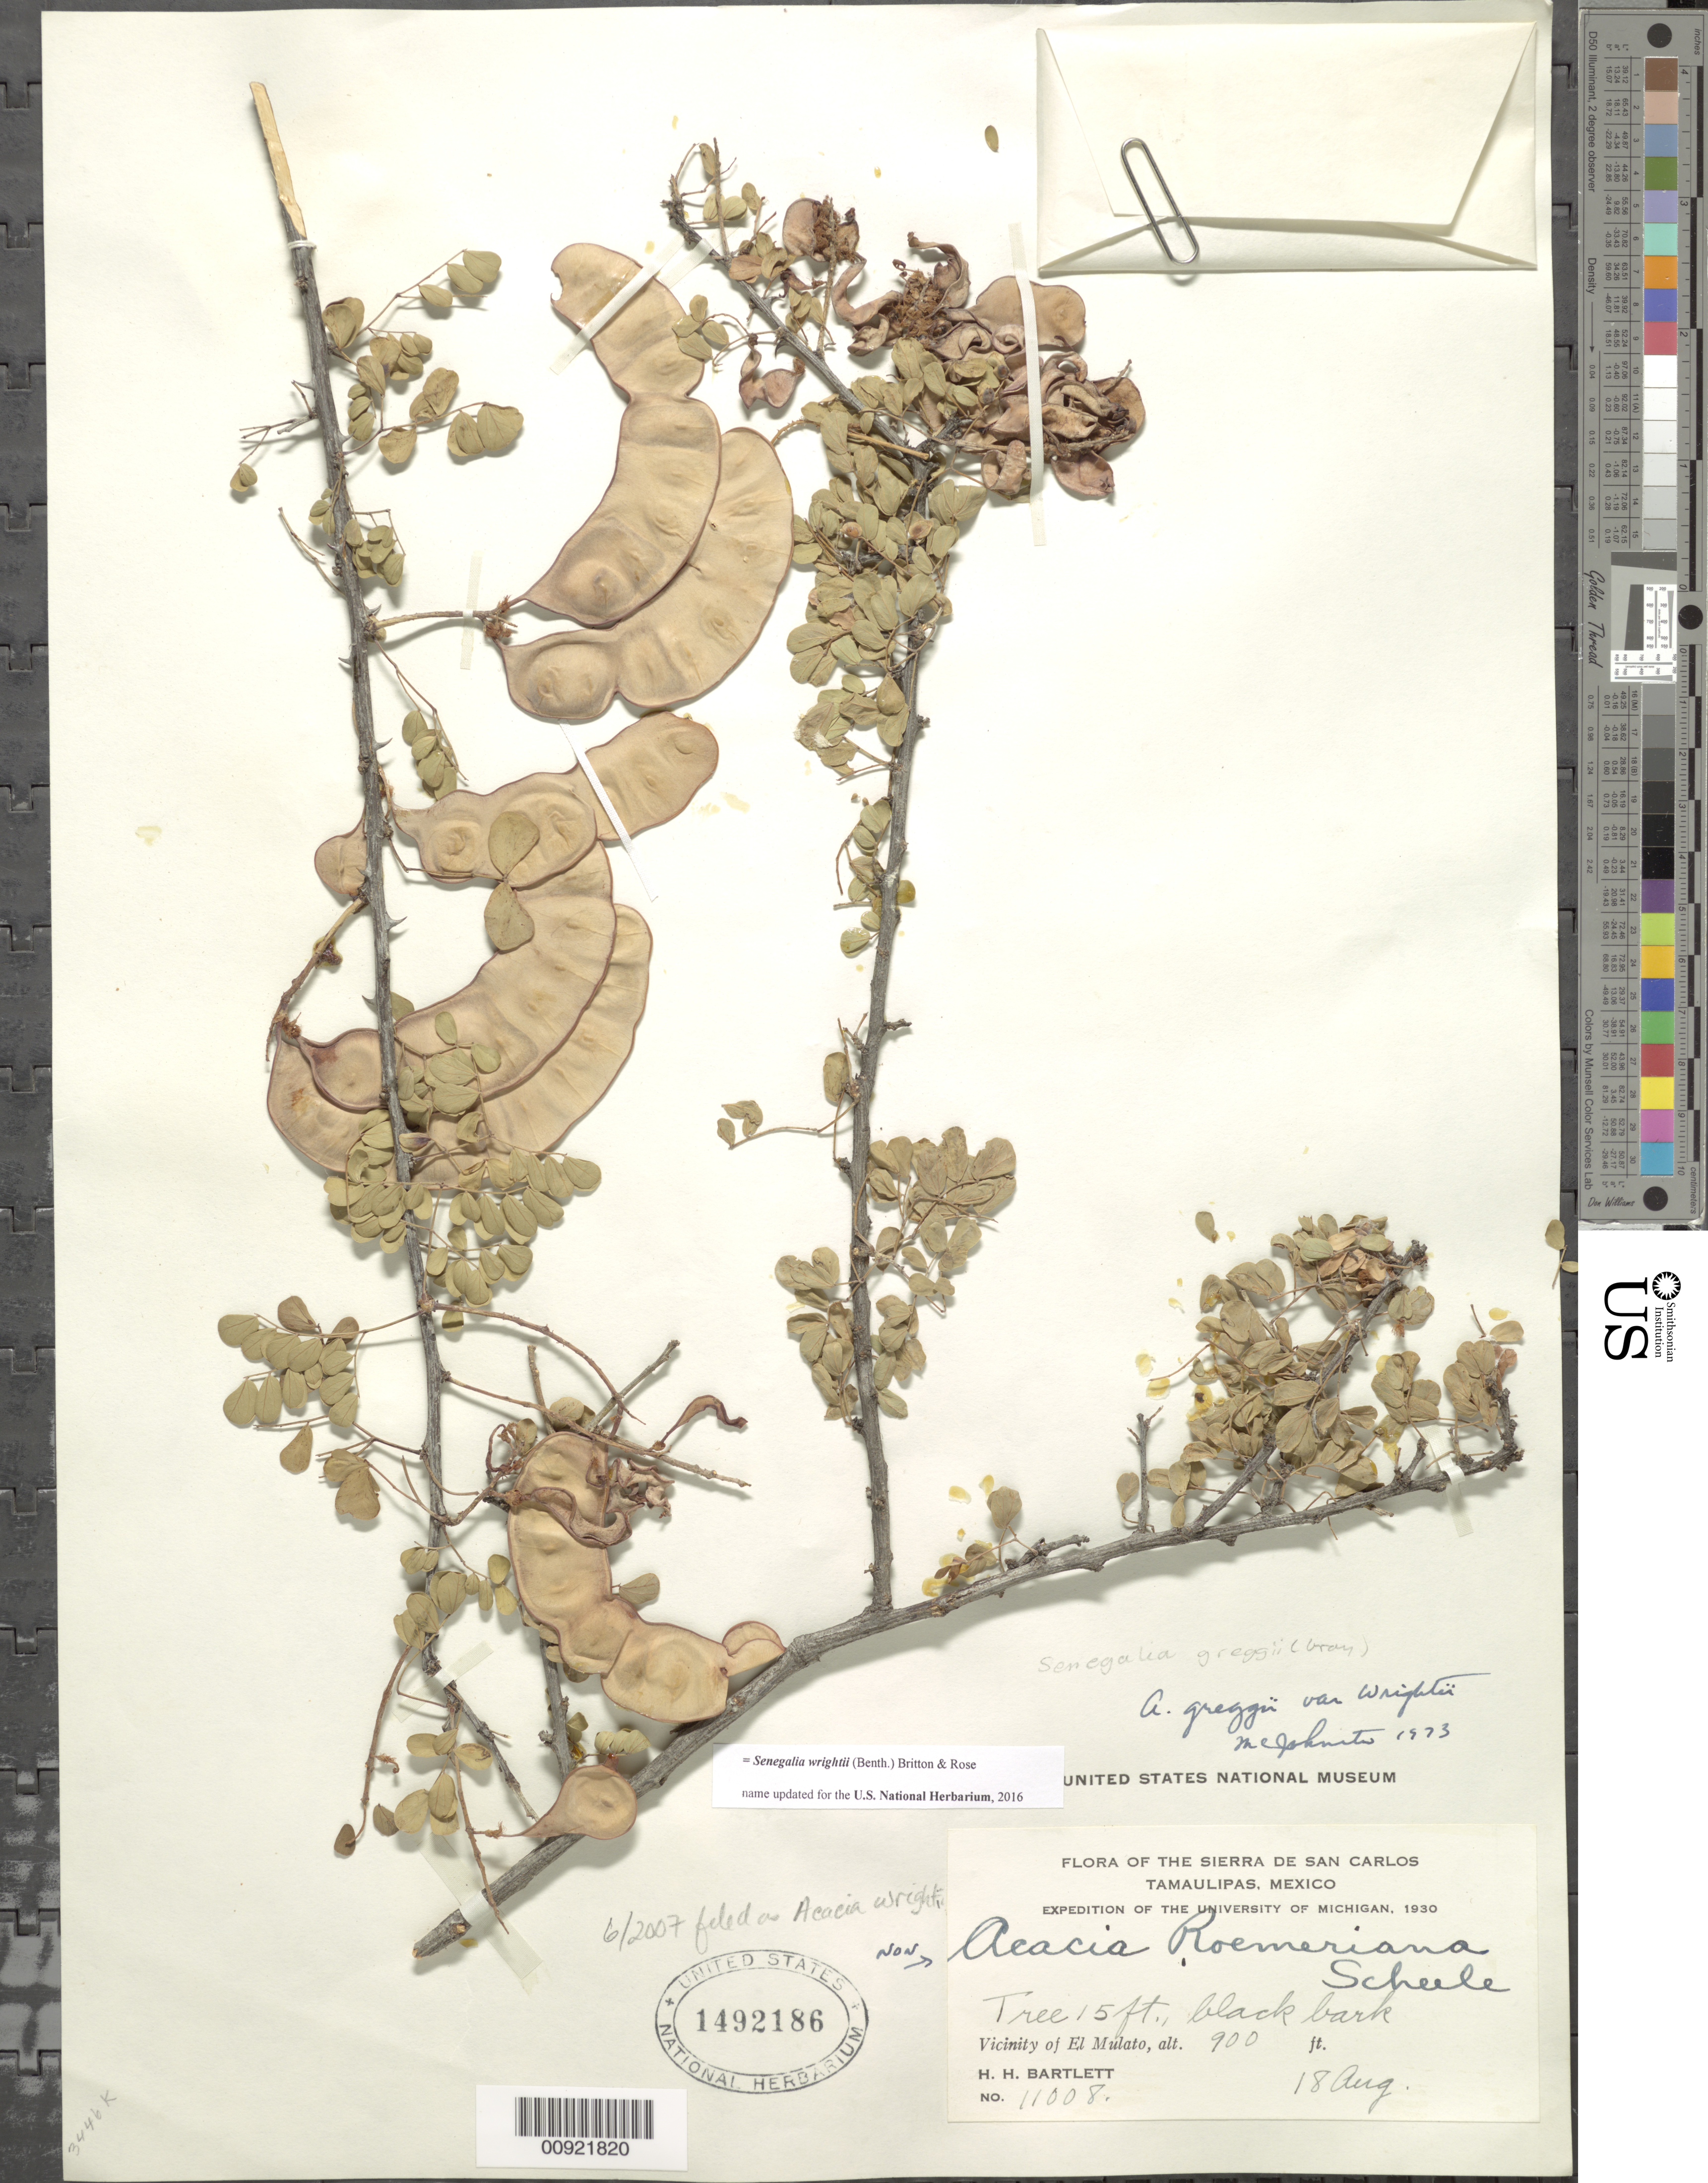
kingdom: Plantae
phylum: Tracheophyta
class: Magnoliopsida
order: Fabales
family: Fabaceae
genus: Senegalia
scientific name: Senegalia wrightii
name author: (Benth.) Britton & Rose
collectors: H. H. Bartlett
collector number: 11008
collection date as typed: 18 Aug 1930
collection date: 1930-08-18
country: Mexico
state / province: Tamaulipas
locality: Vicinity of El Mulato, Tamaulipas.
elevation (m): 274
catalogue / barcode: US 1492186